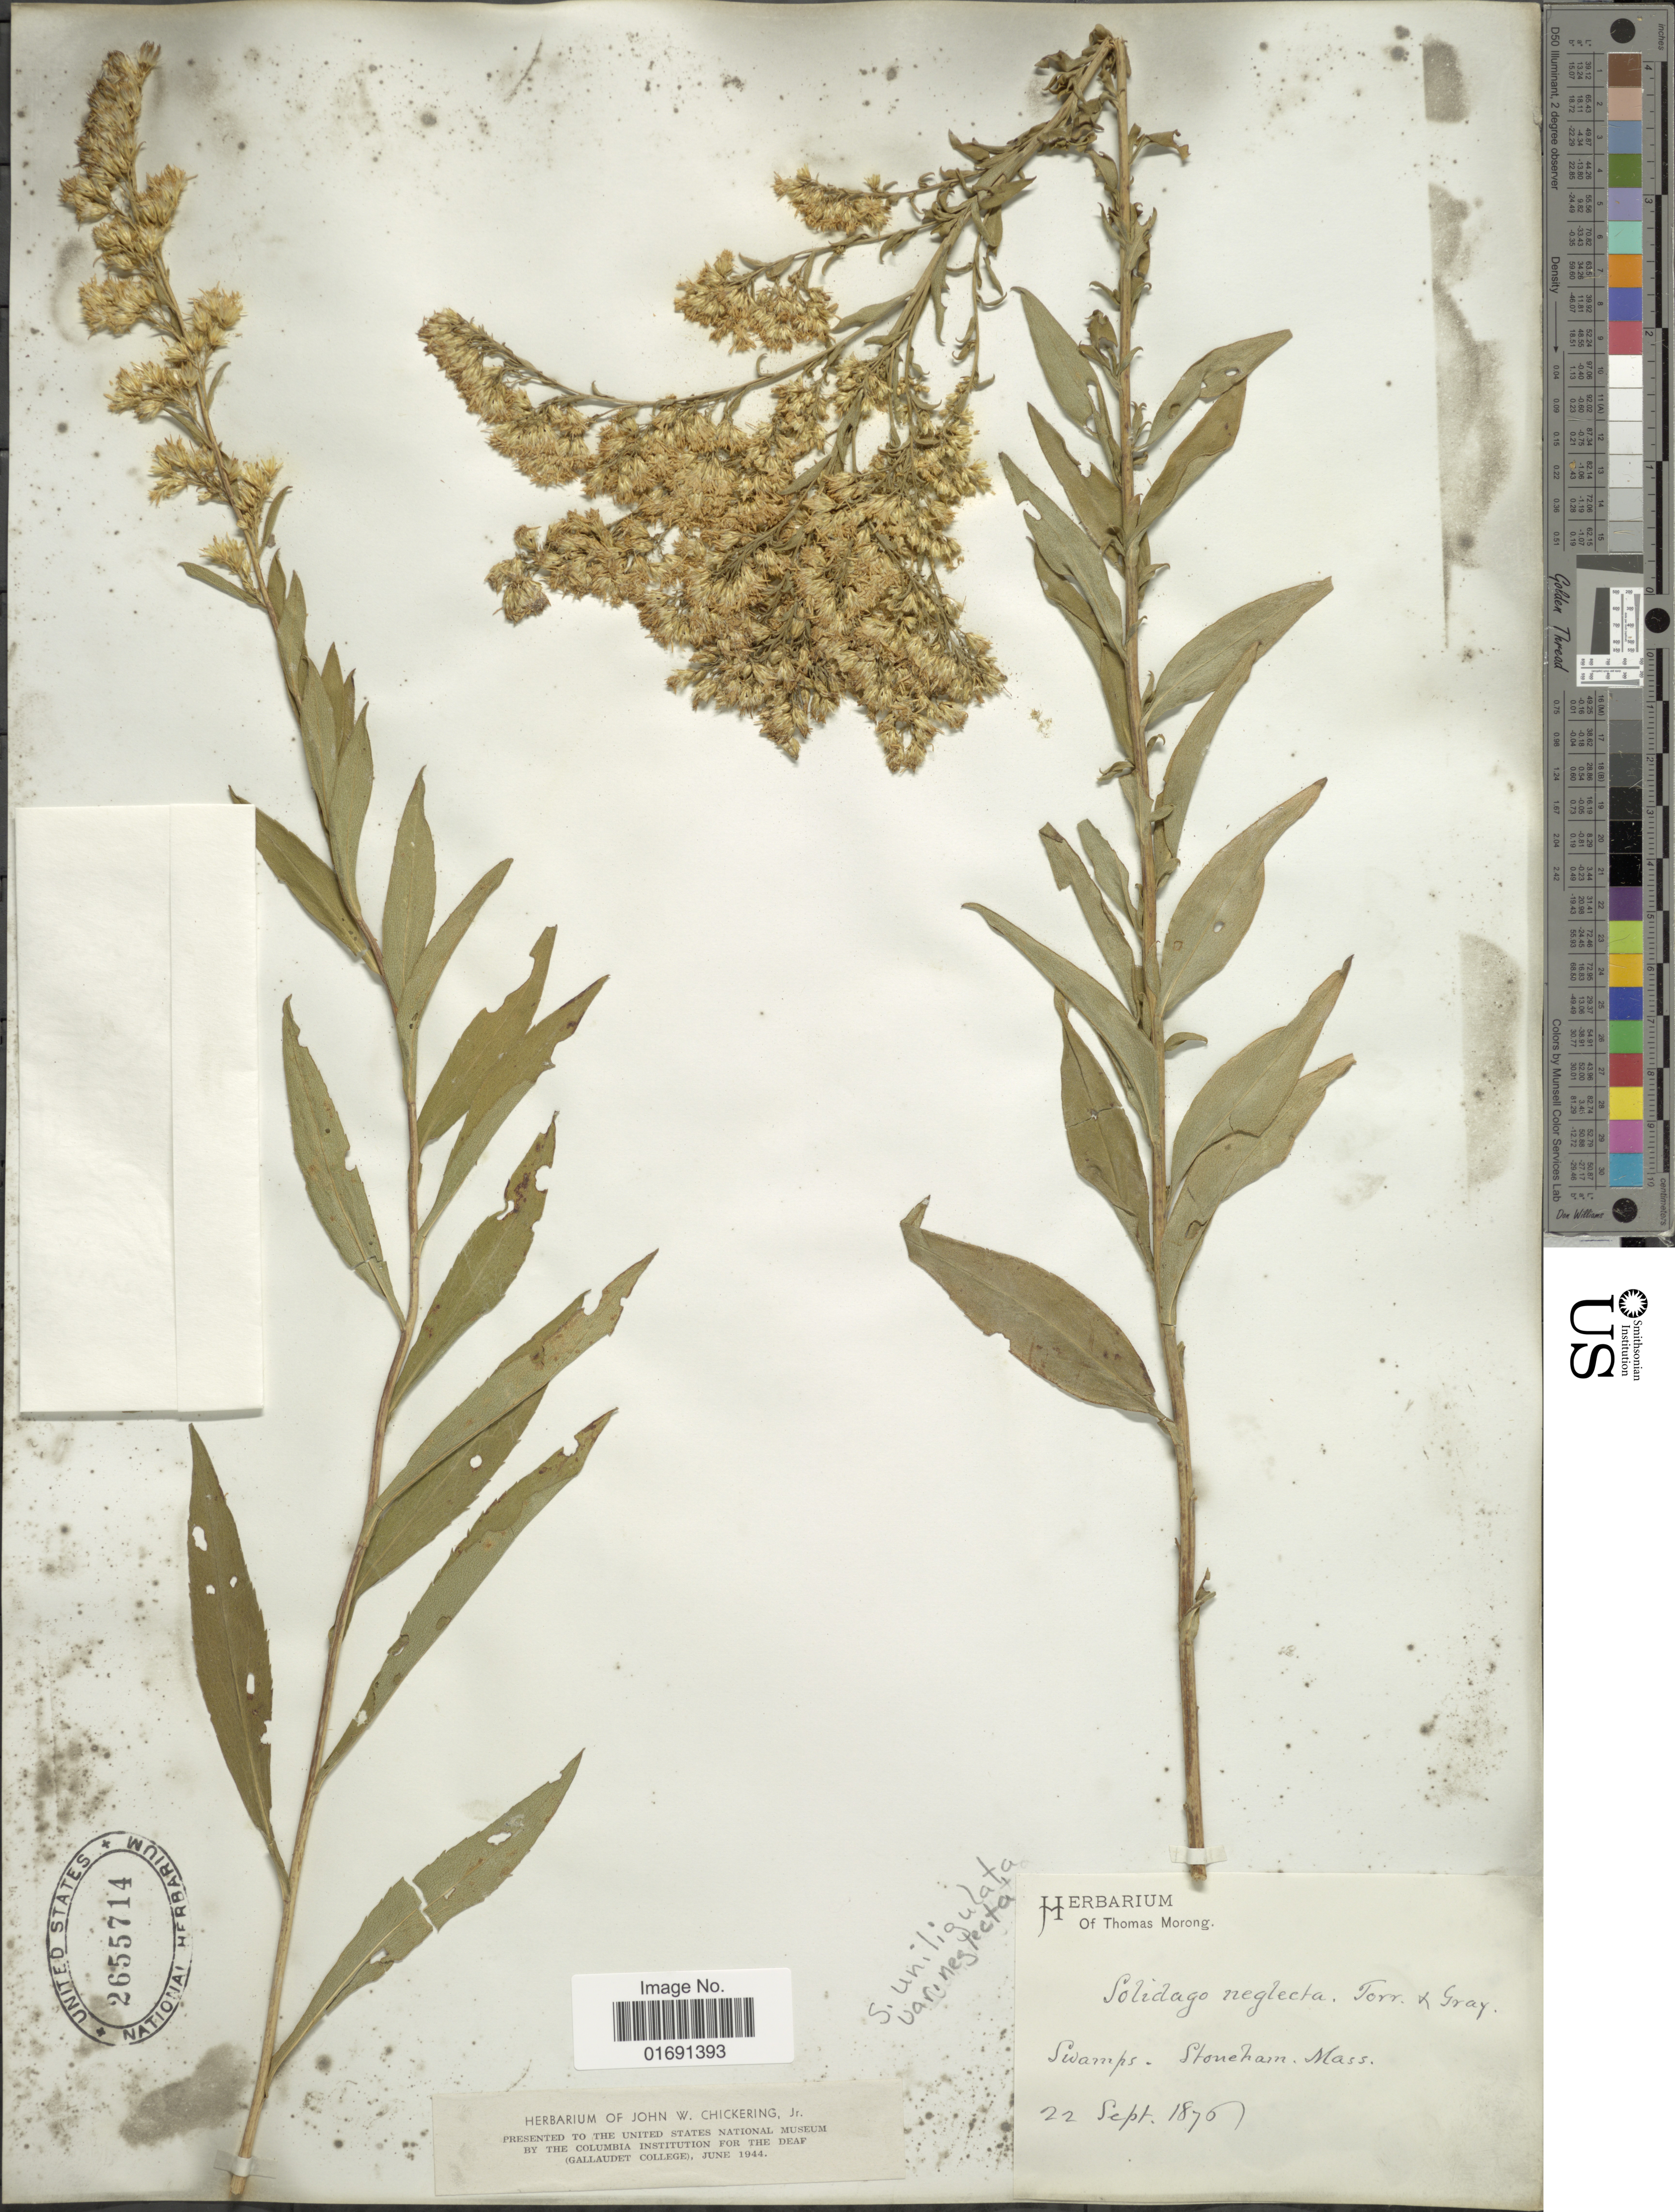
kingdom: Plantae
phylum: Tracheophyta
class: Magnoliopsida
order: Asterales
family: Asteraceae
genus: Solidago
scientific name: Solidago uniligulata var. neglecta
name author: Fernald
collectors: ex Herb. T. Morong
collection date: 1875-09-22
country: United States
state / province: Massachusetts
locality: Stoneham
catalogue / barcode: US 2655714